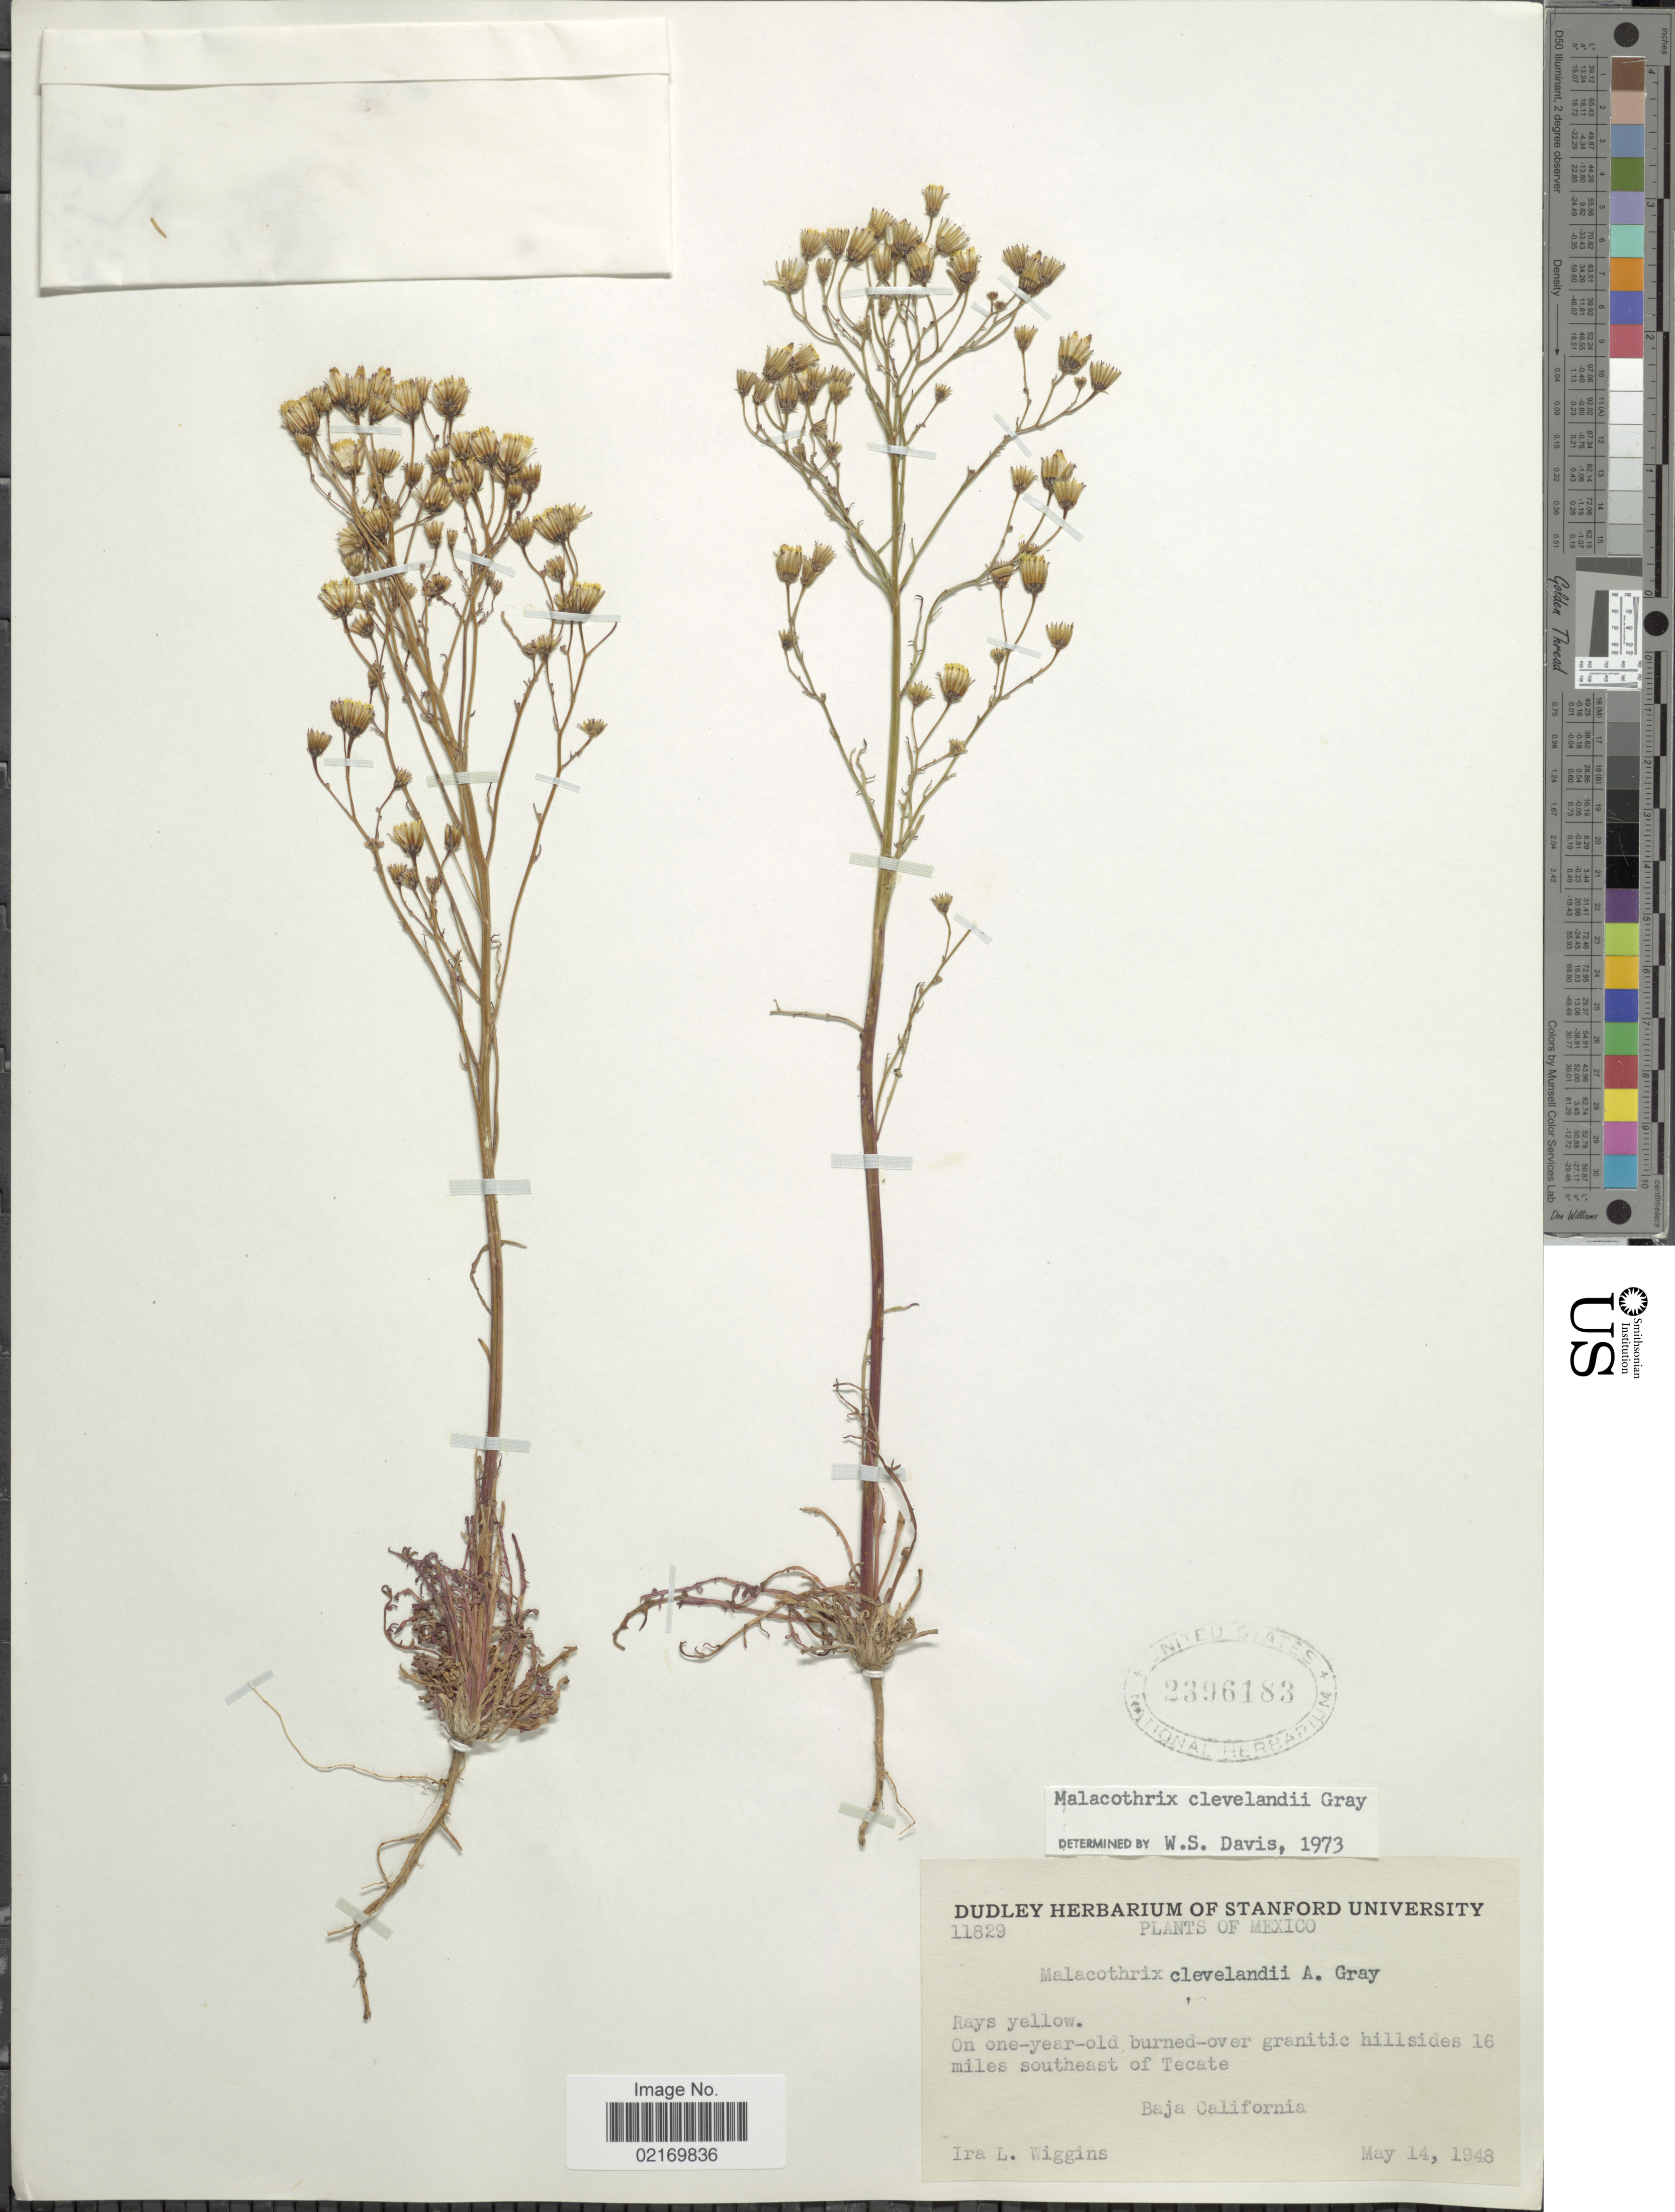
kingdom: Plantae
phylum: Tracheophyta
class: Magnoliopsida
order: Asterales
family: Asteraceae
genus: Malacothrix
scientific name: Malacothrix clevelandii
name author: A. Gray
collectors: I. L. Wiggins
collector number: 11829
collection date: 1948-05-14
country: Mexico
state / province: Baja California Norte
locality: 16 miles southeast of Tecate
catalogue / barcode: US 2396183